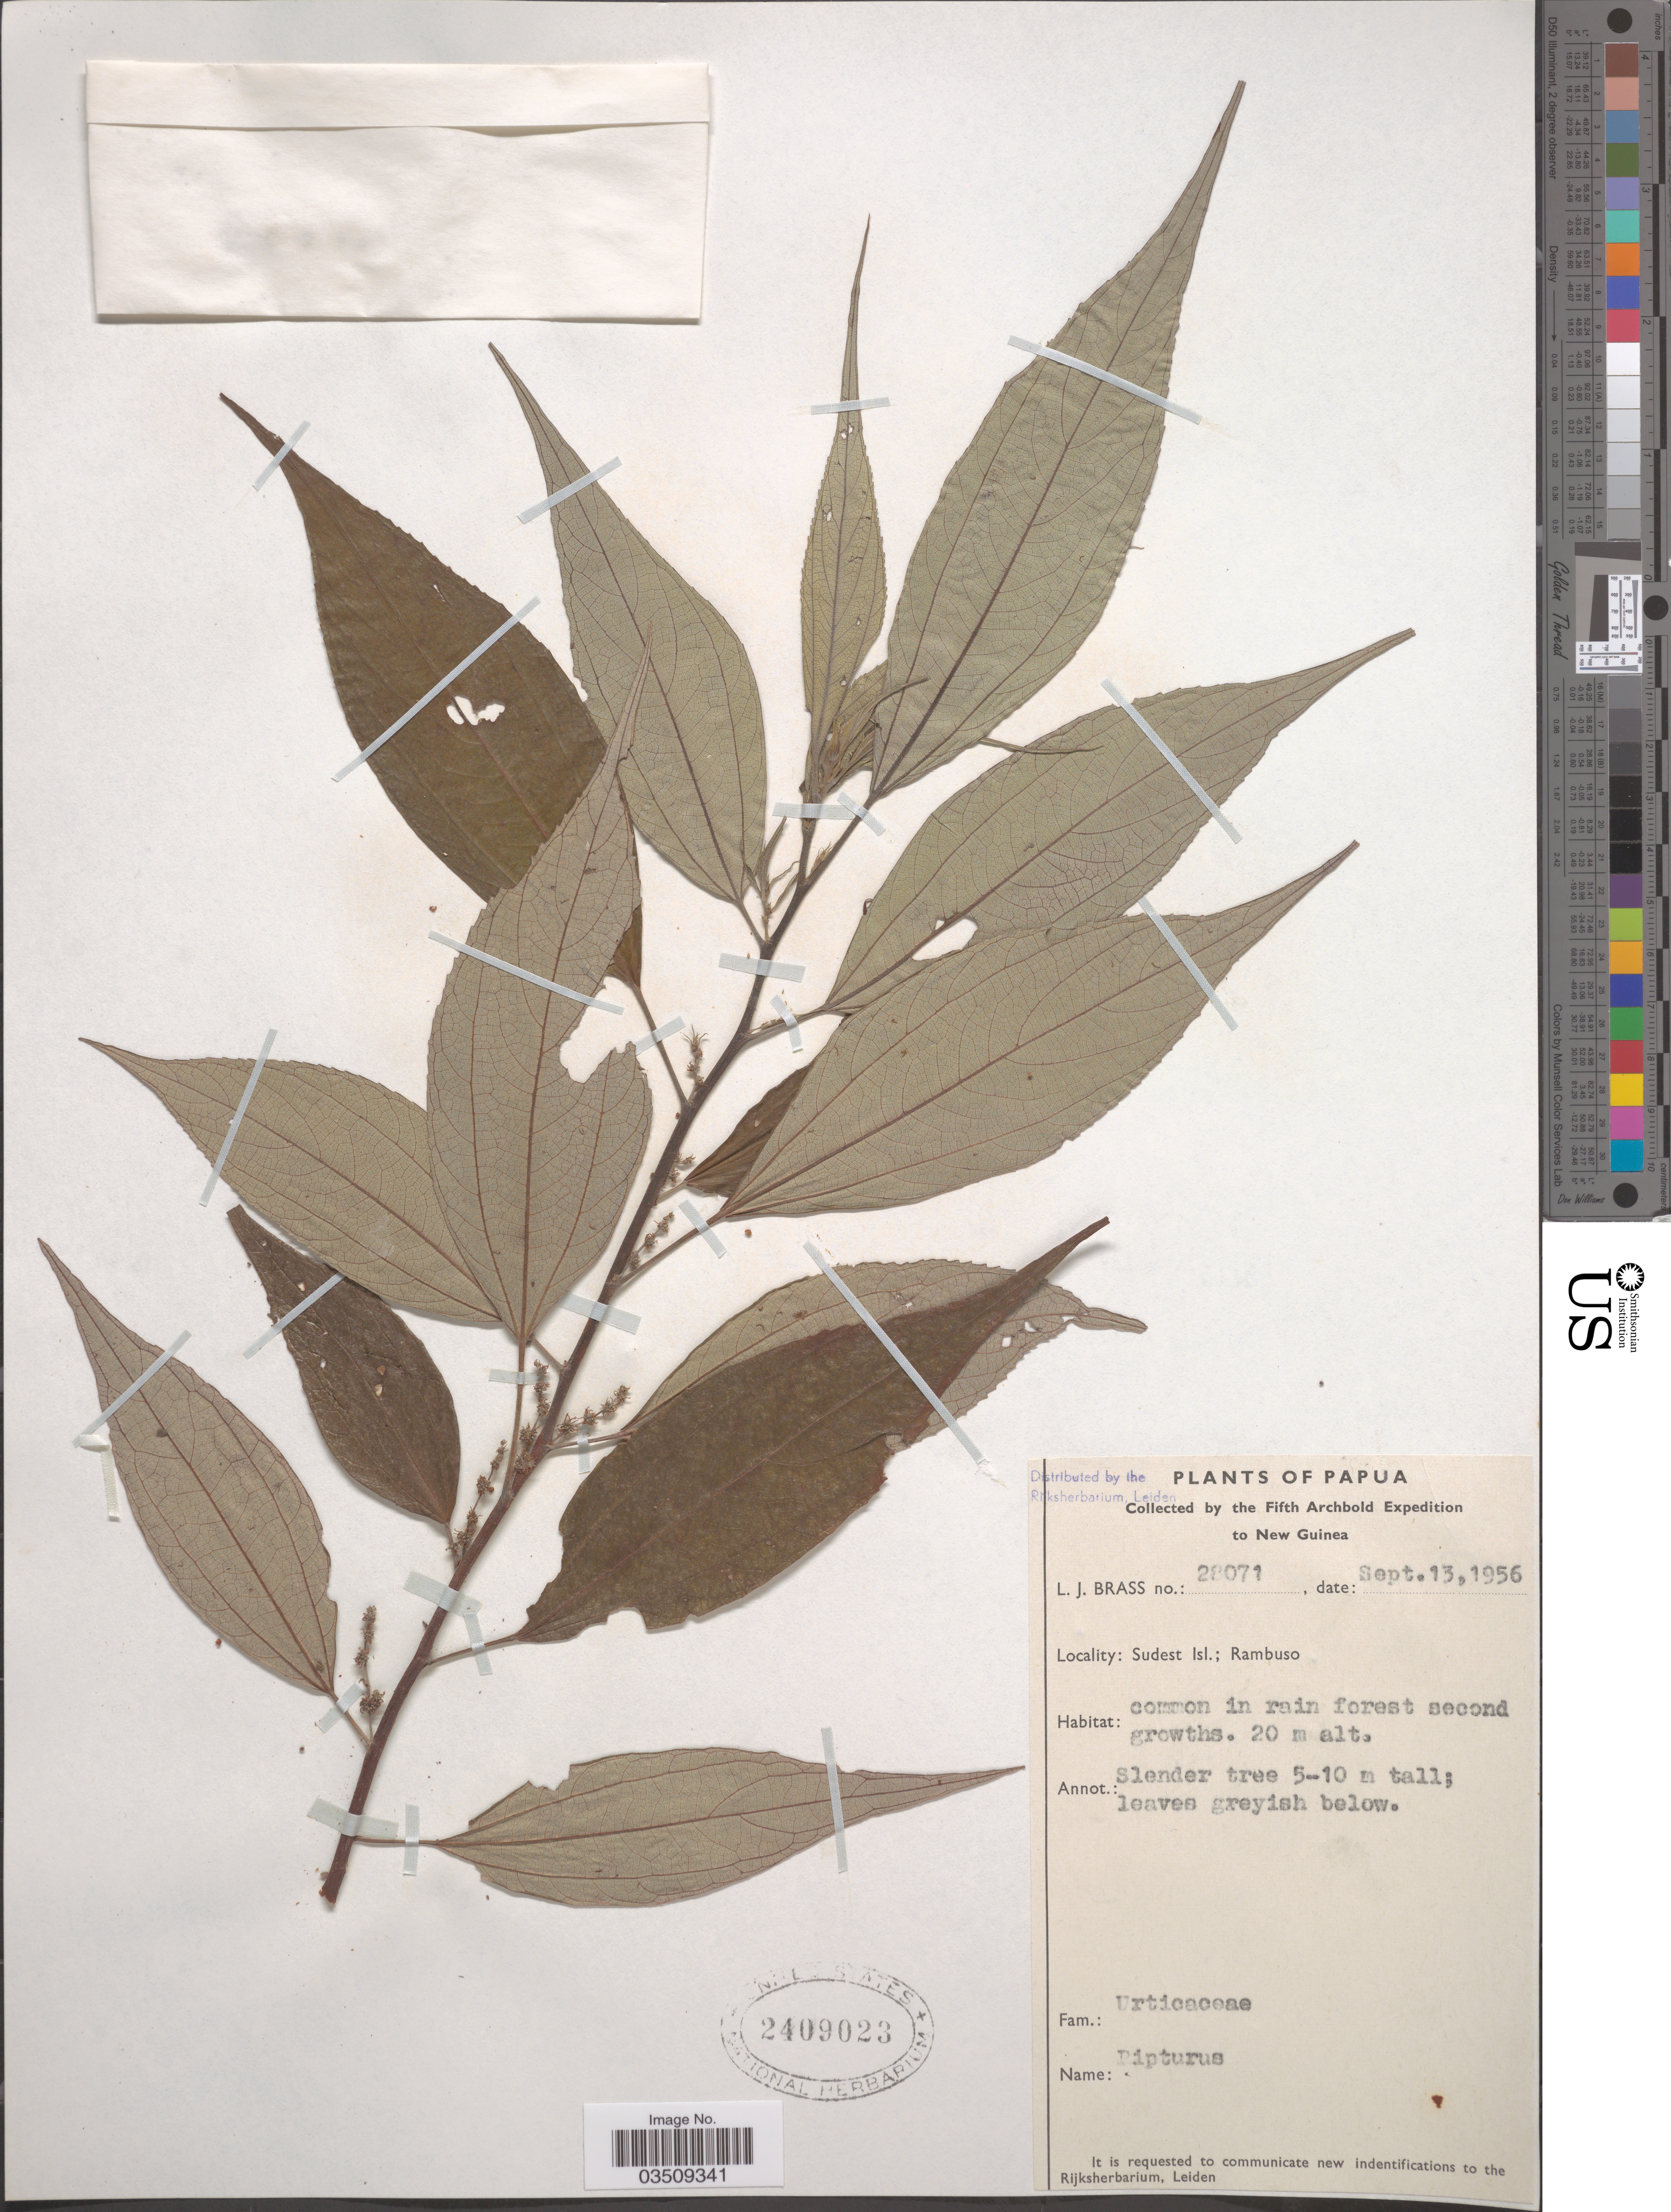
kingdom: Plantae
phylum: Tracheophyta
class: Magnoliopsida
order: Rosales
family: Urticaceae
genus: Pipturus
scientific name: Pipturus sp.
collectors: L. J. Brass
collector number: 28071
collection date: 1956-09-13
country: Papua New Guinea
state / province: Milne Bay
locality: Sudest Isl.; Rambuso.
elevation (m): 20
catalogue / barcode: US 2409023